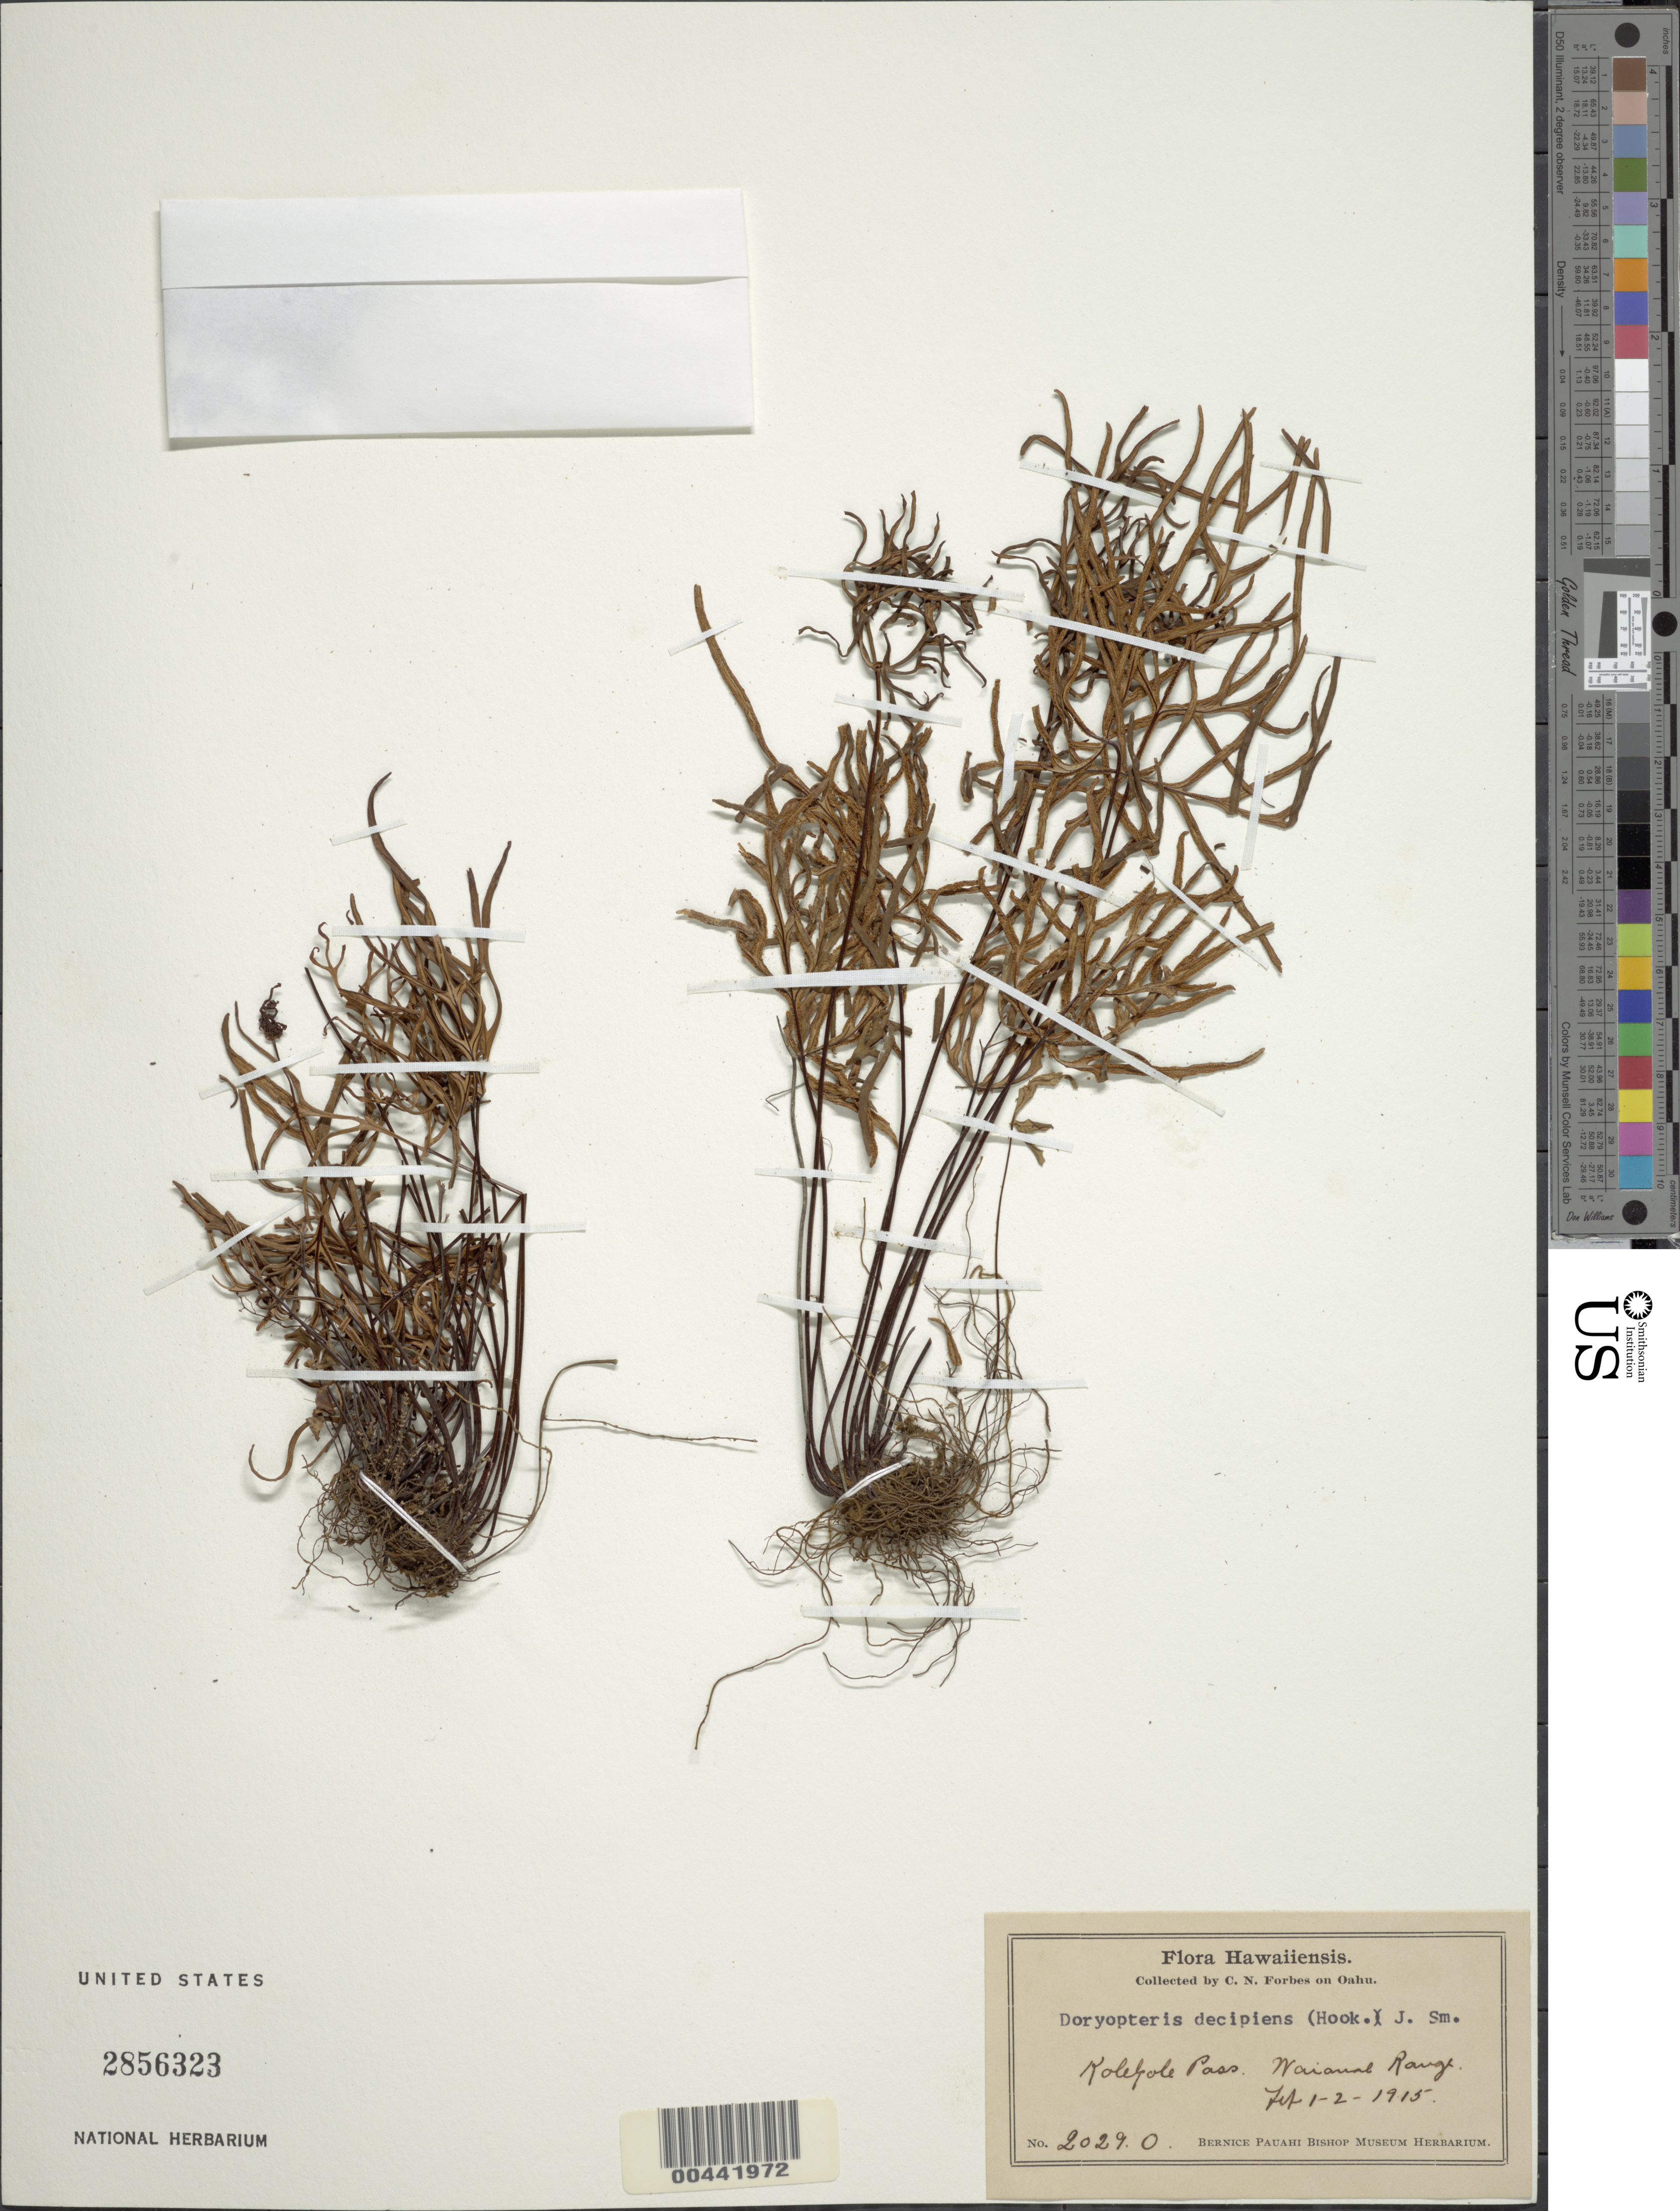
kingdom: Plantae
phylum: Tracheophyta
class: Polypodiopsida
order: Polypodiales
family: Pteridaceae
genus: Doryopteris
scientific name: Doryopteris decora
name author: Brack.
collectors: C. N. Forbes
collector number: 2029.O.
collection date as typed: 1 Feb 1915 to 2 Feb 1915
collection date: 1915-02-01/1915-02-02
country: United States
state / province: Hawaii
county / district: Honolulu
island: Oahu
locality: Kolekole Pass, Waianae Range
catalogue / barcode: US 2856323